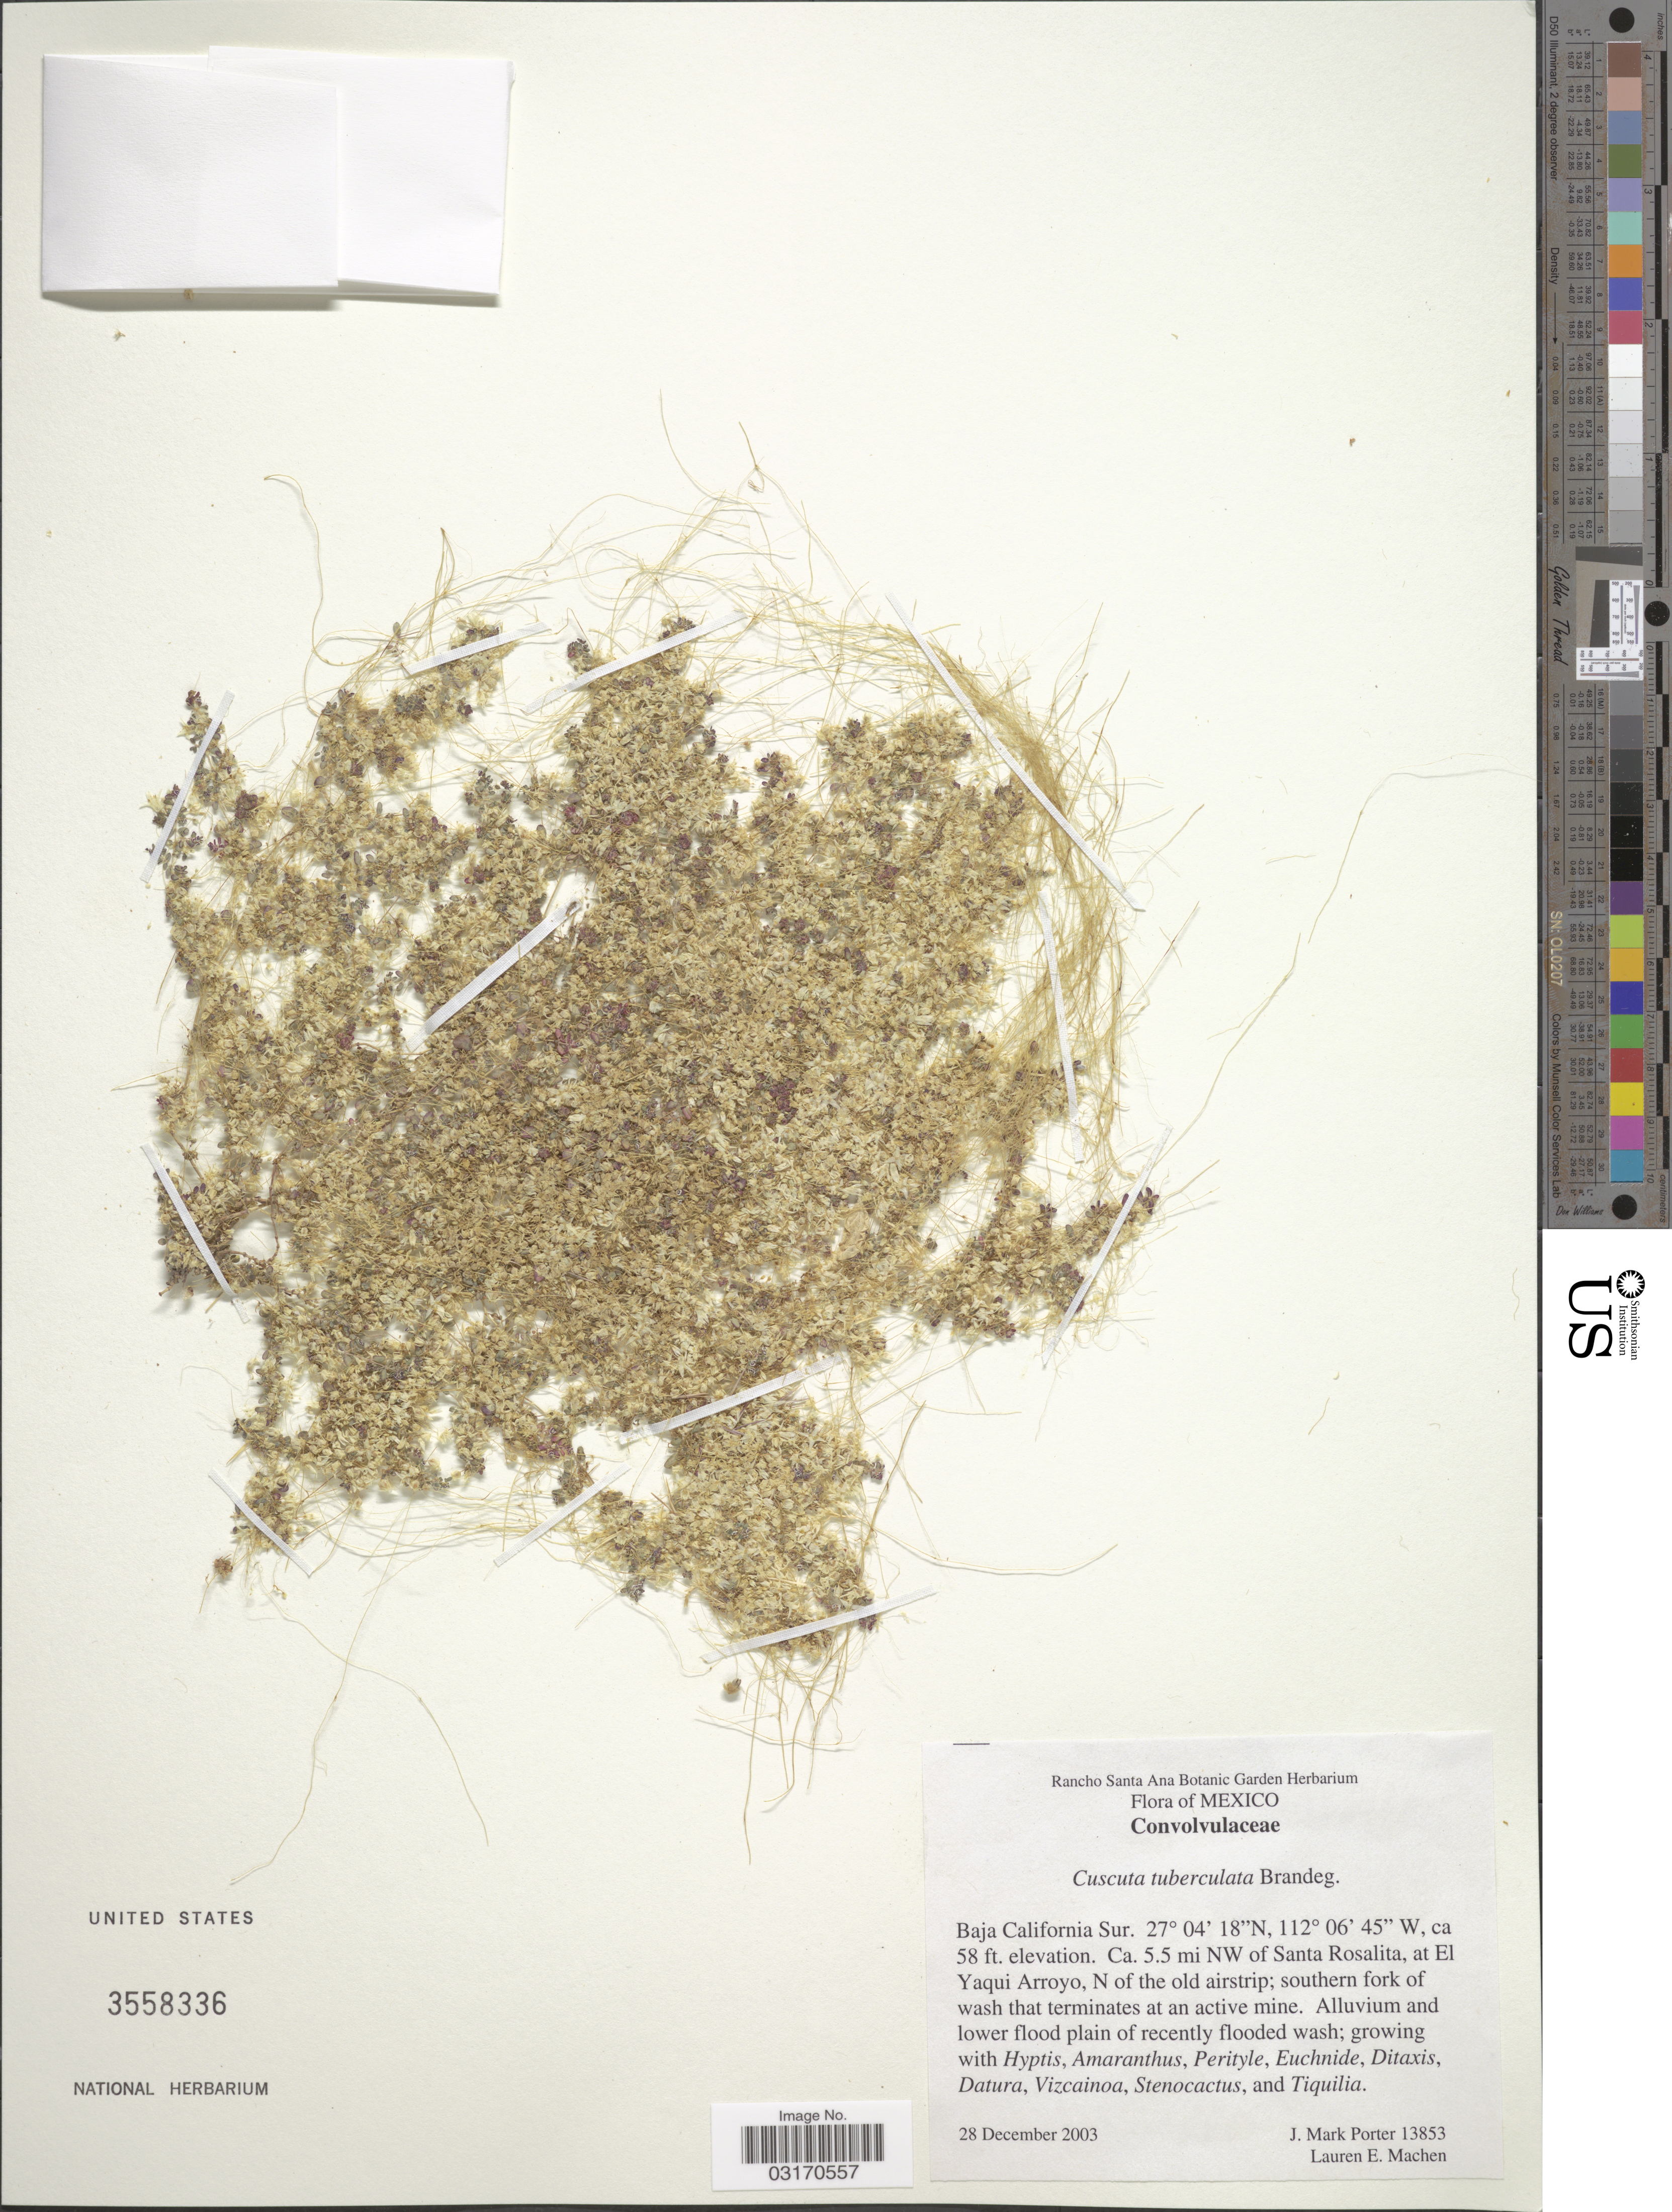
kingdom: Plantae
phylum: Tracheophyta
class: Magnoliopsida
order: Solanales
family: Convolvulaceae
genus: Cuscuta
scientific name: Cuscuta tuberculata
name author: Brandegee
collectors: J. M. Porter & L. Machen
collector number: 13853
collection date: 2003-12-28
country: Mexico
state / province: Baja California Sur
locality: Ca. 5.5 mi NW of Santa Rosalita, at EL Yaqui Arroyo, N of the old airstrip.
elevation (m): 18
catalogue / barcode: US 3558336